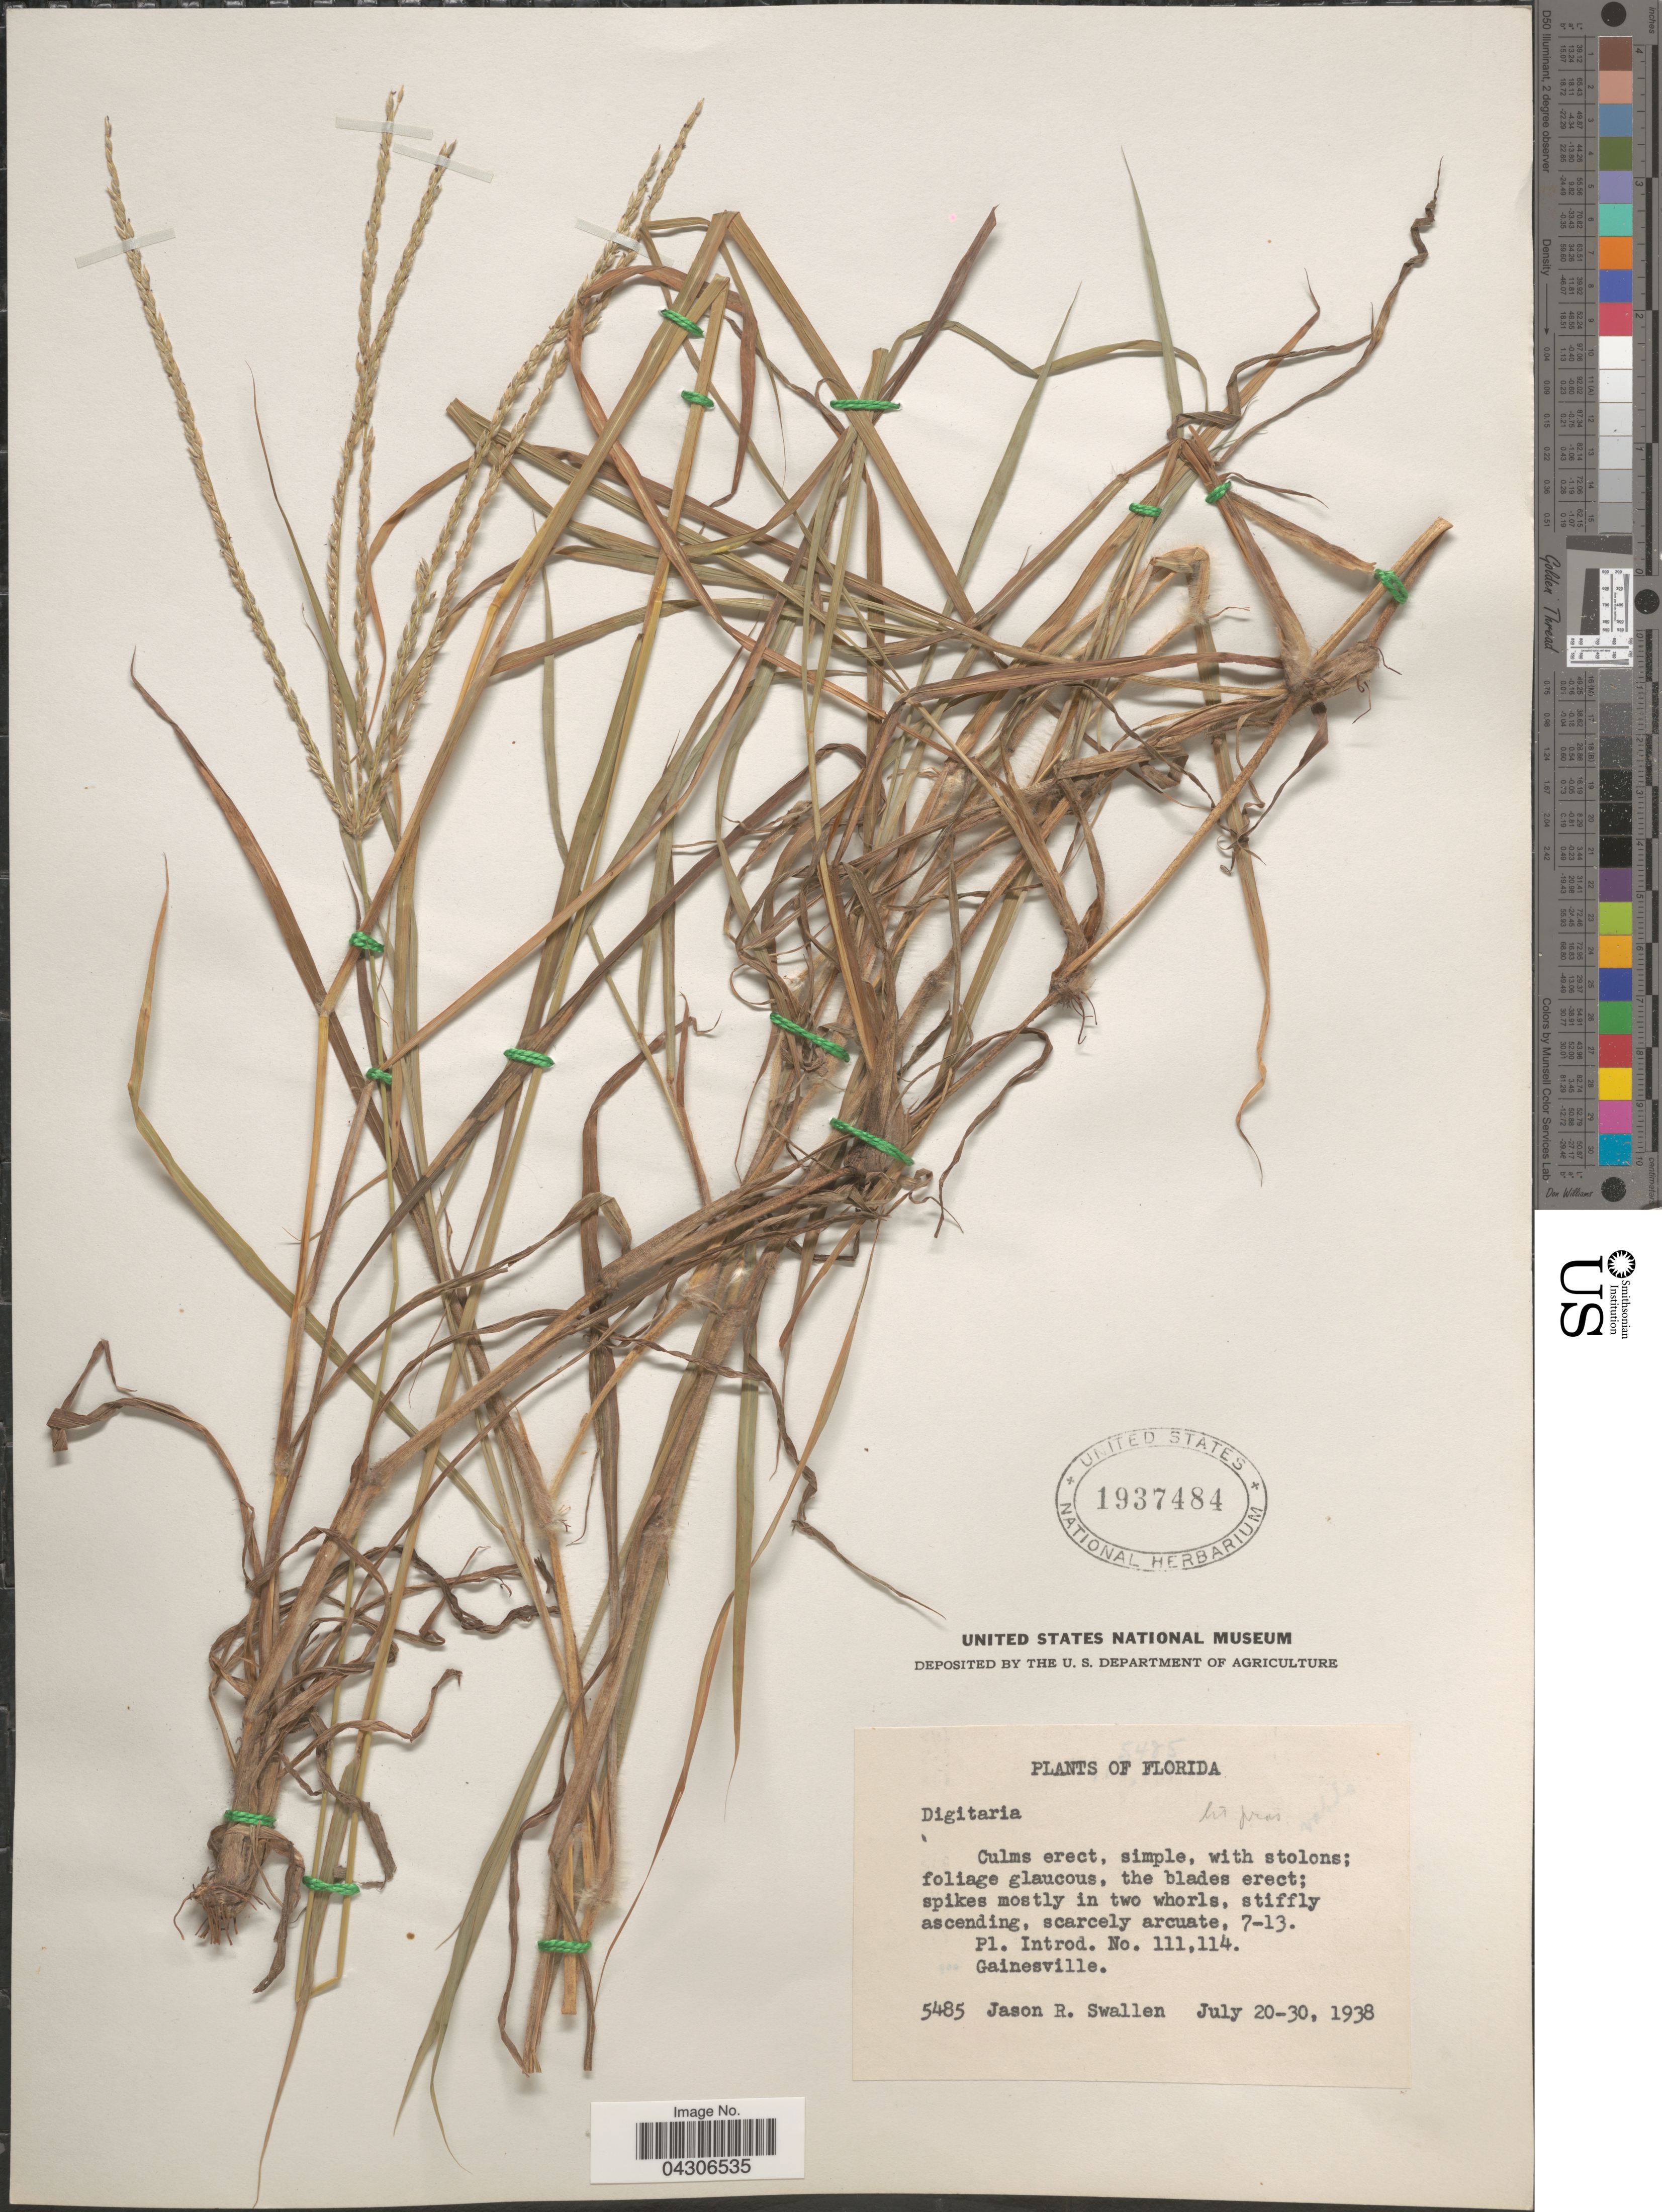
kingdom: Plantae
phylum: Tracheophyta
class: Liliopsida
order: Poales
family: Poaceae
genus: Digitaria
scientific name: Digitaria sp.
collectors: J. R. Swallen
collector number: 5485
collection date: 1938-07-20/1938-07-30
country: United States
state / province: Florida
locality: Gainesville.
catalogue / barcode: US 1937484